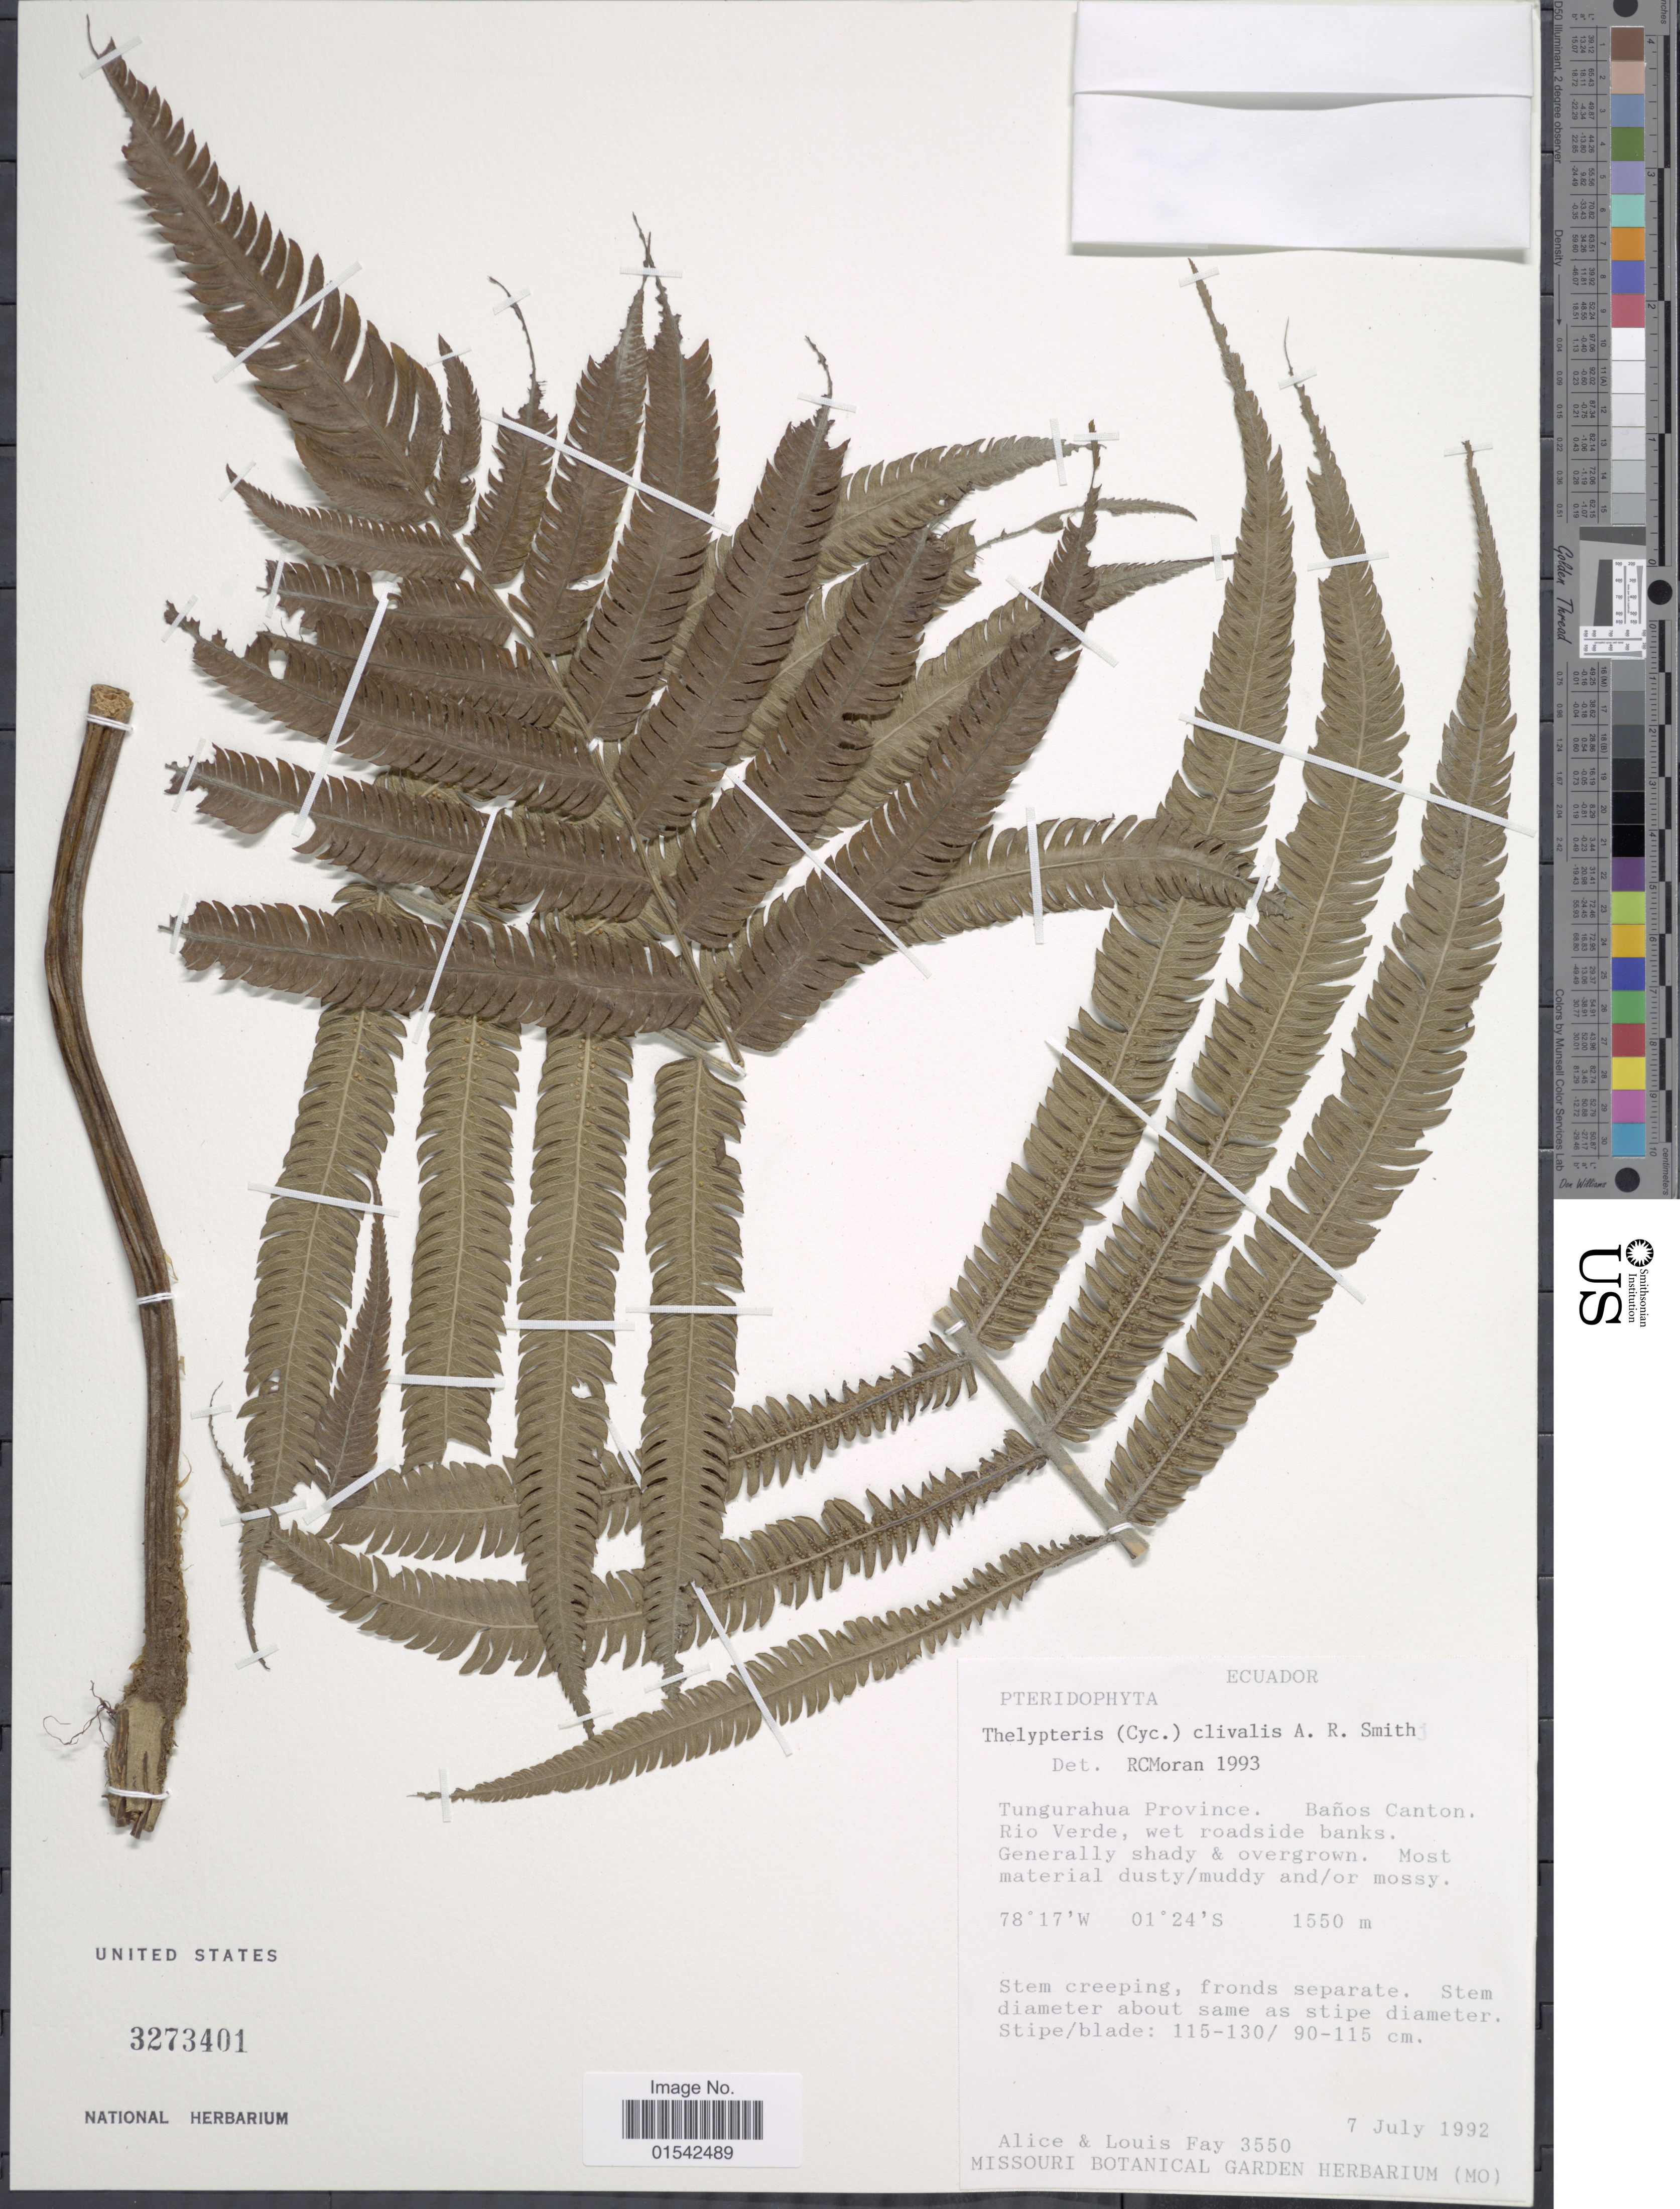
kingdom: Plantae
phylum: Tracheophyta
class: Polypodiopsida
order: Polypodiales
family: Thelypteridaceae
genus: Cyclosorus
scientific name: Cyclosorus grandis (A.R. Sm.) comb. nov., ined 2015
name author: (A.R. Sm.)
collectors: A. Fay & L. Fay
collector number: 3550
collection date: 1992-07-07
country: Ecuador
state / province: Tungurahua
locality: Baños Canton. Rio Verde, wet roadside banks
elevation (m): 1550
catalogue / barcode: US 3273401